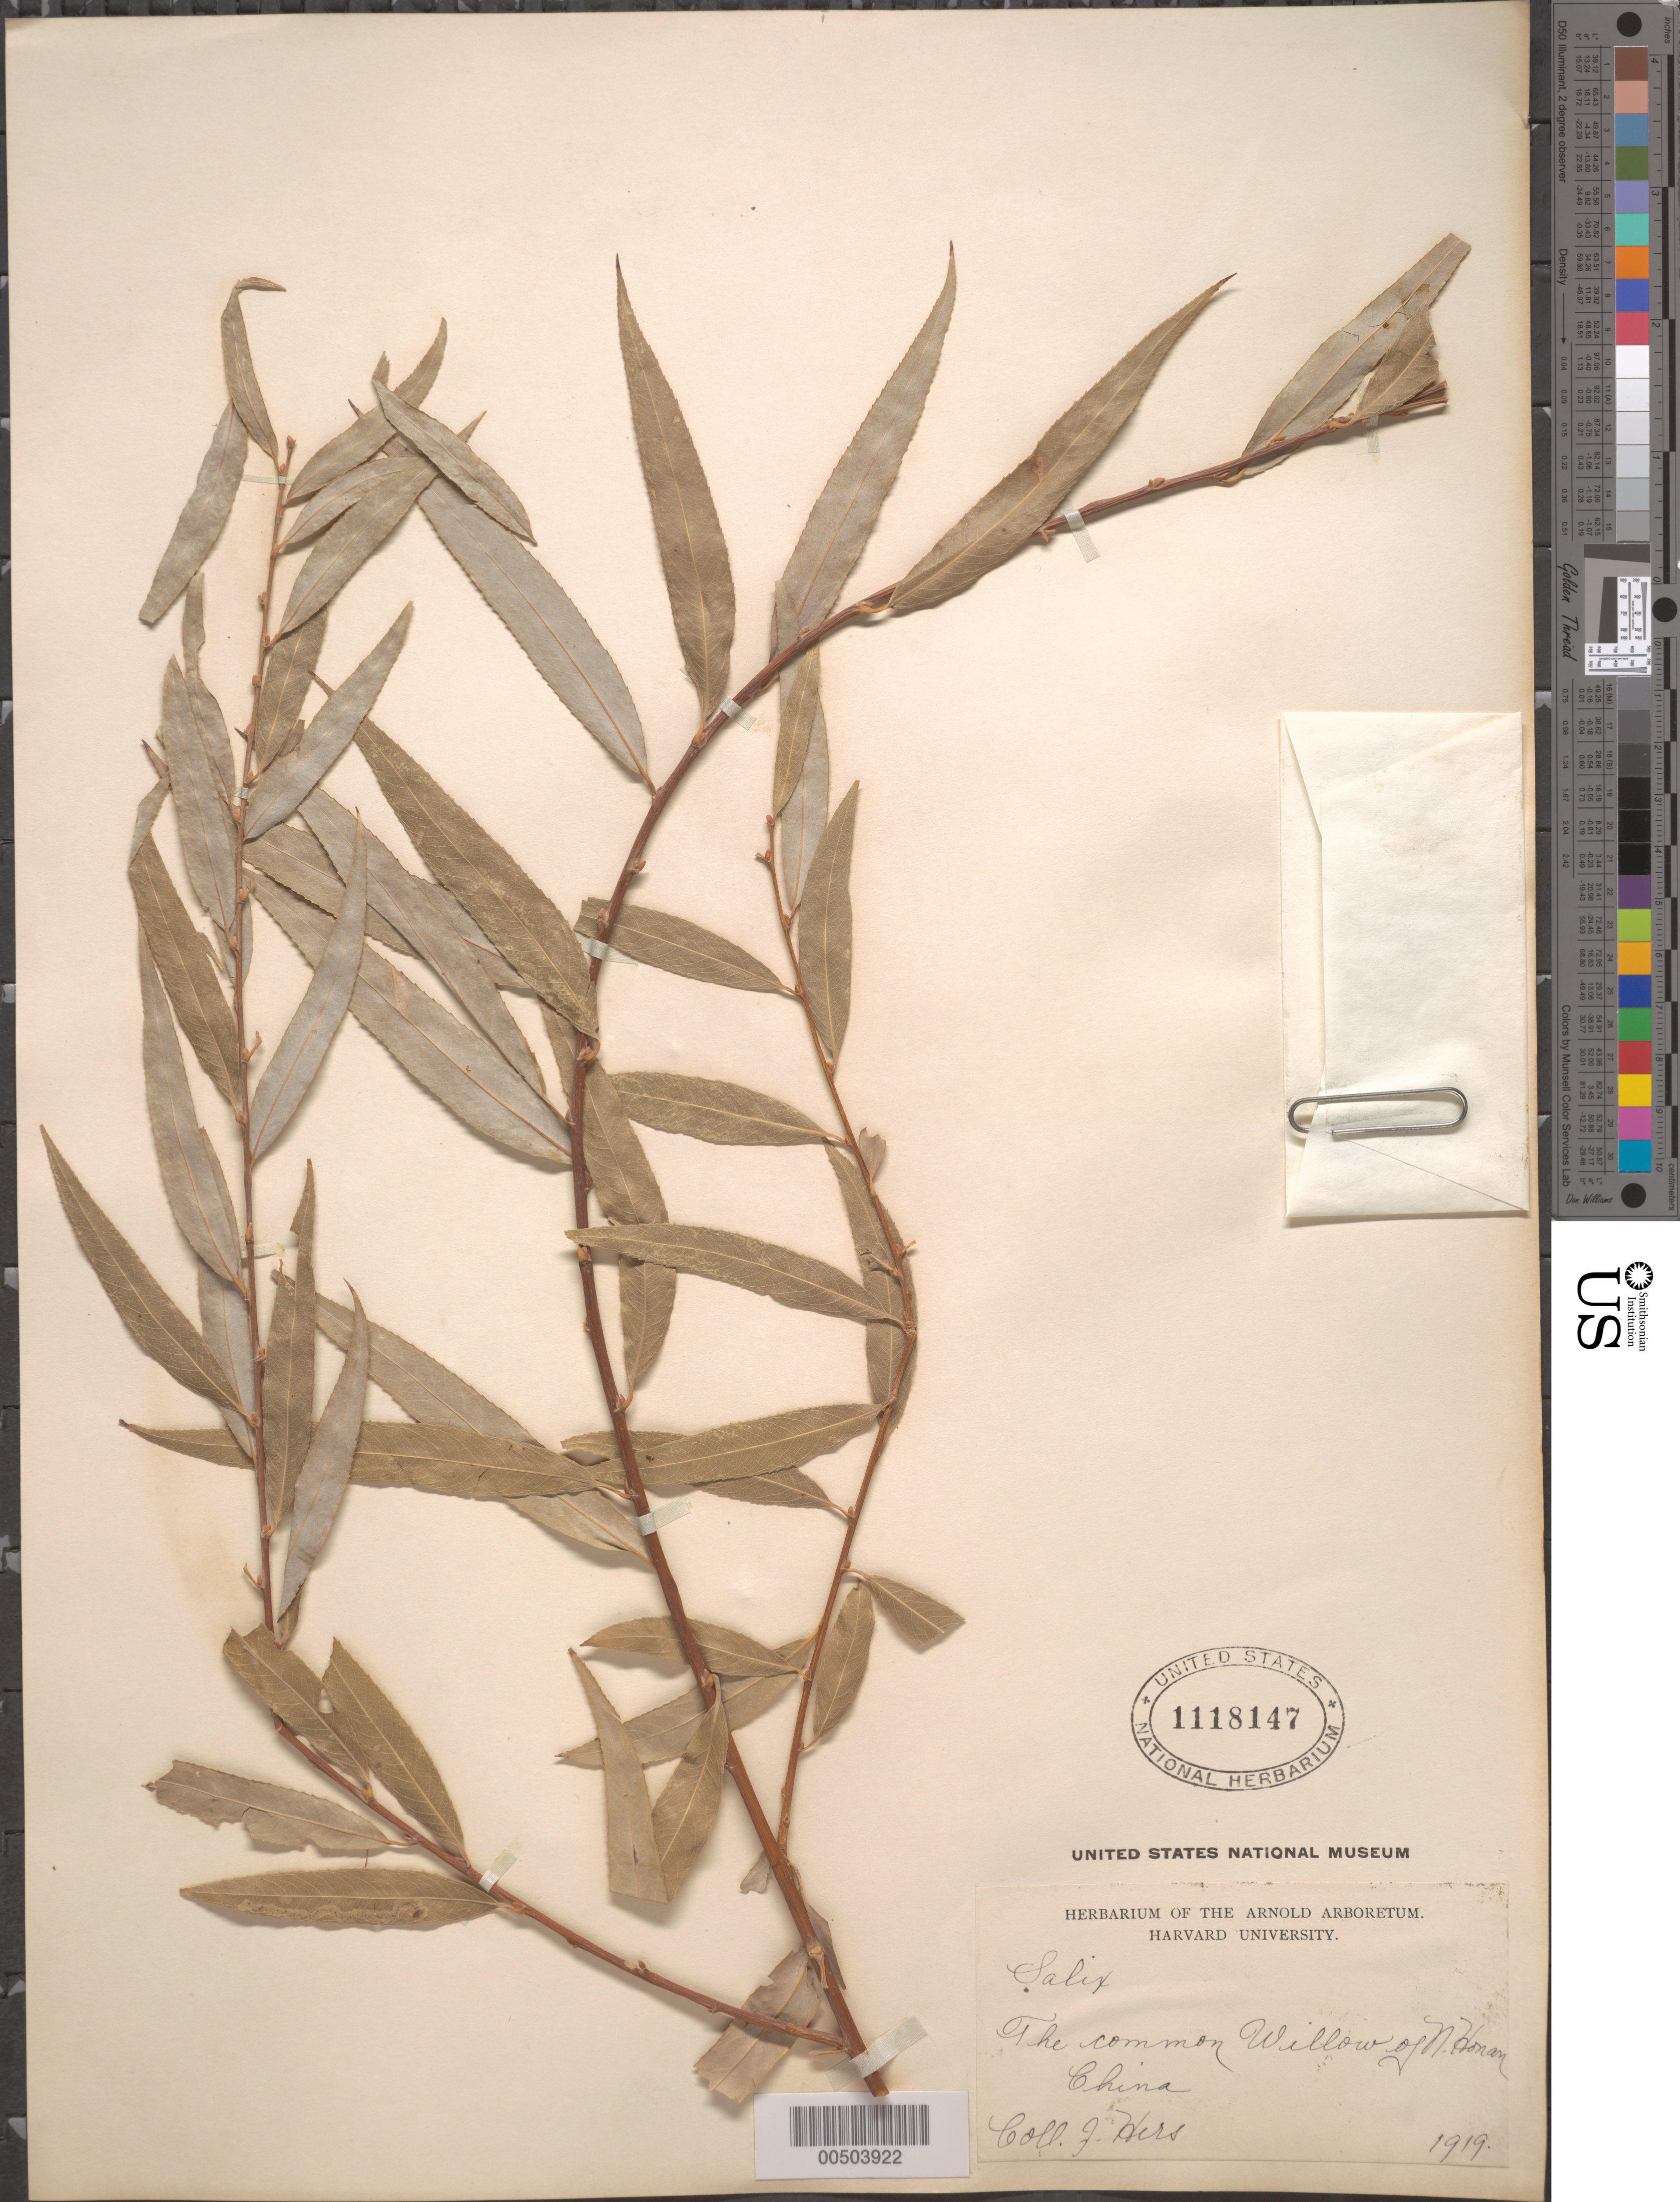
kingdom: Plantae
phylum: Tracheophyta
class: Magnoliopsida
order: Malpighiales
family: Salicaceae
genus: Salix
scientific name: Salix sp.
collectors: J. Hers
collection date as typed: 1919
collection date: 1919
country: China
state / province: Henan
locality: N. Honan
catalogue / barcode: US 1118147